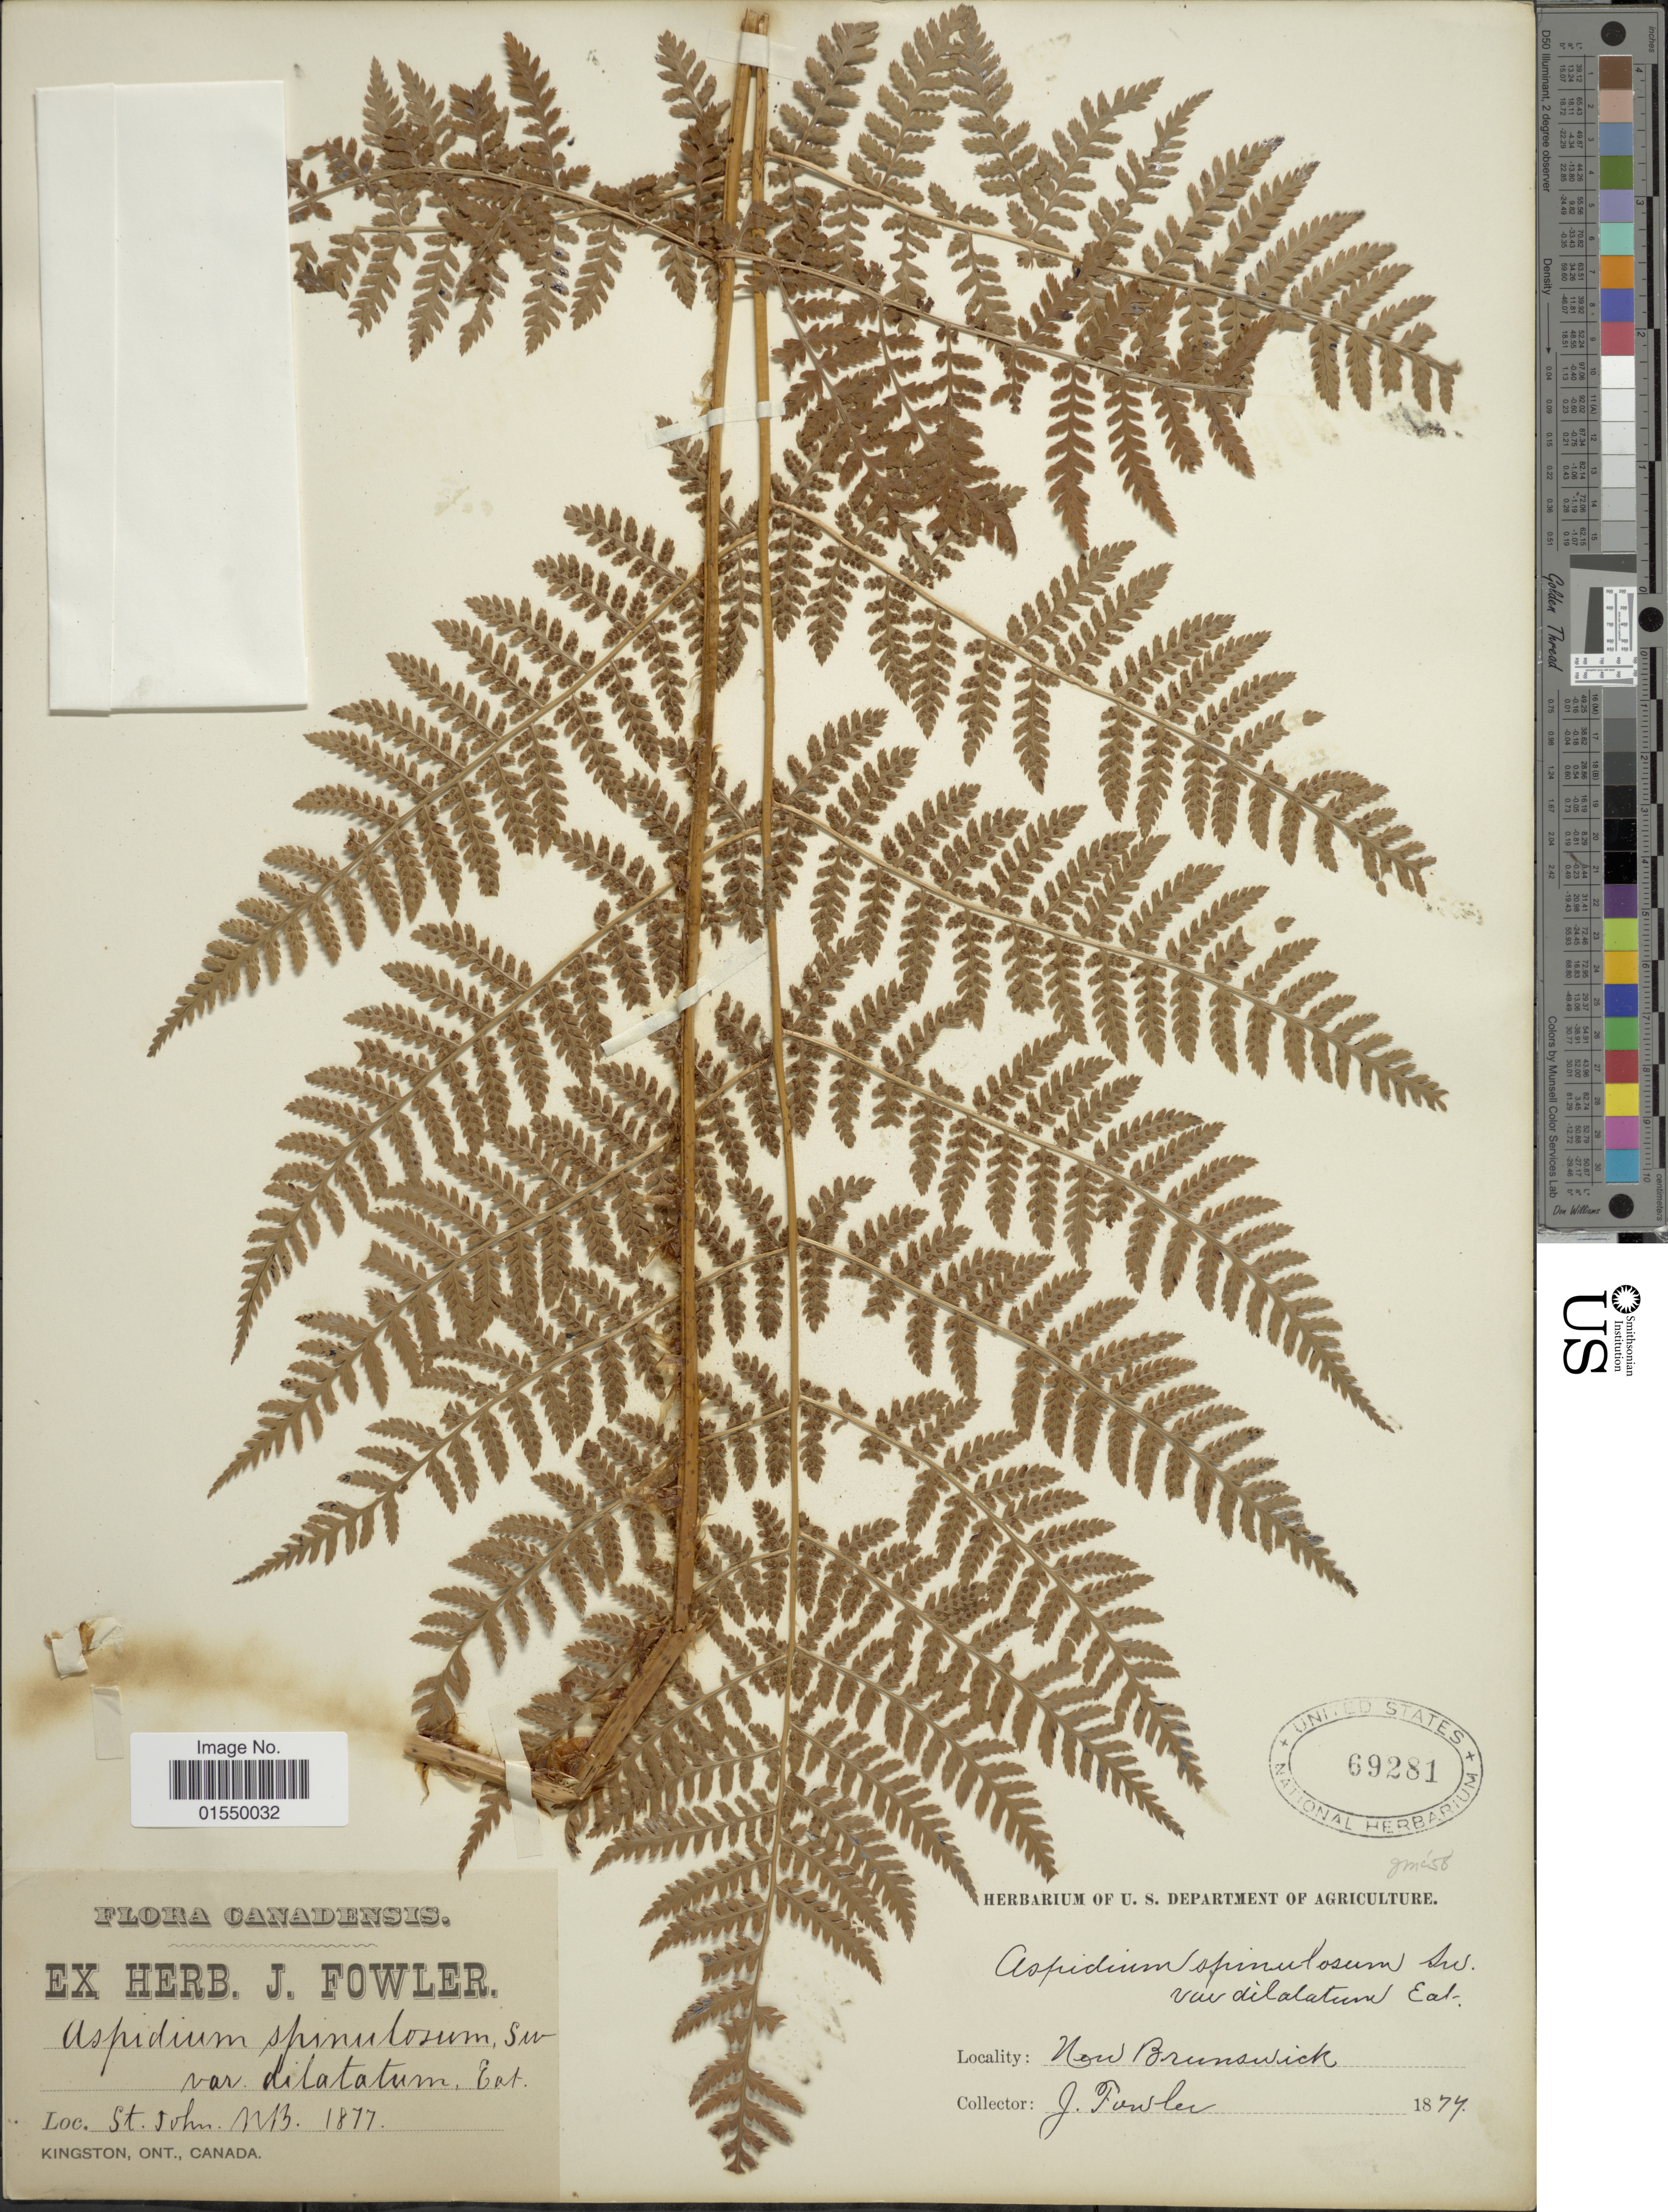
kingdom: Plantae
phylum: Tracheophyta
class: Polypodiopsida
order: Polypodiales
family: Dryopteridaceae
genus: Dryopteris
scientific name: Dryopteris campyloptera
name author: Clarkson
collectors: J. P. Fowler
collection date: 1877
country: Canada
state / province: New Brunswick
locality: St. Johns, N. B.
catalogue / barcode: US 69281